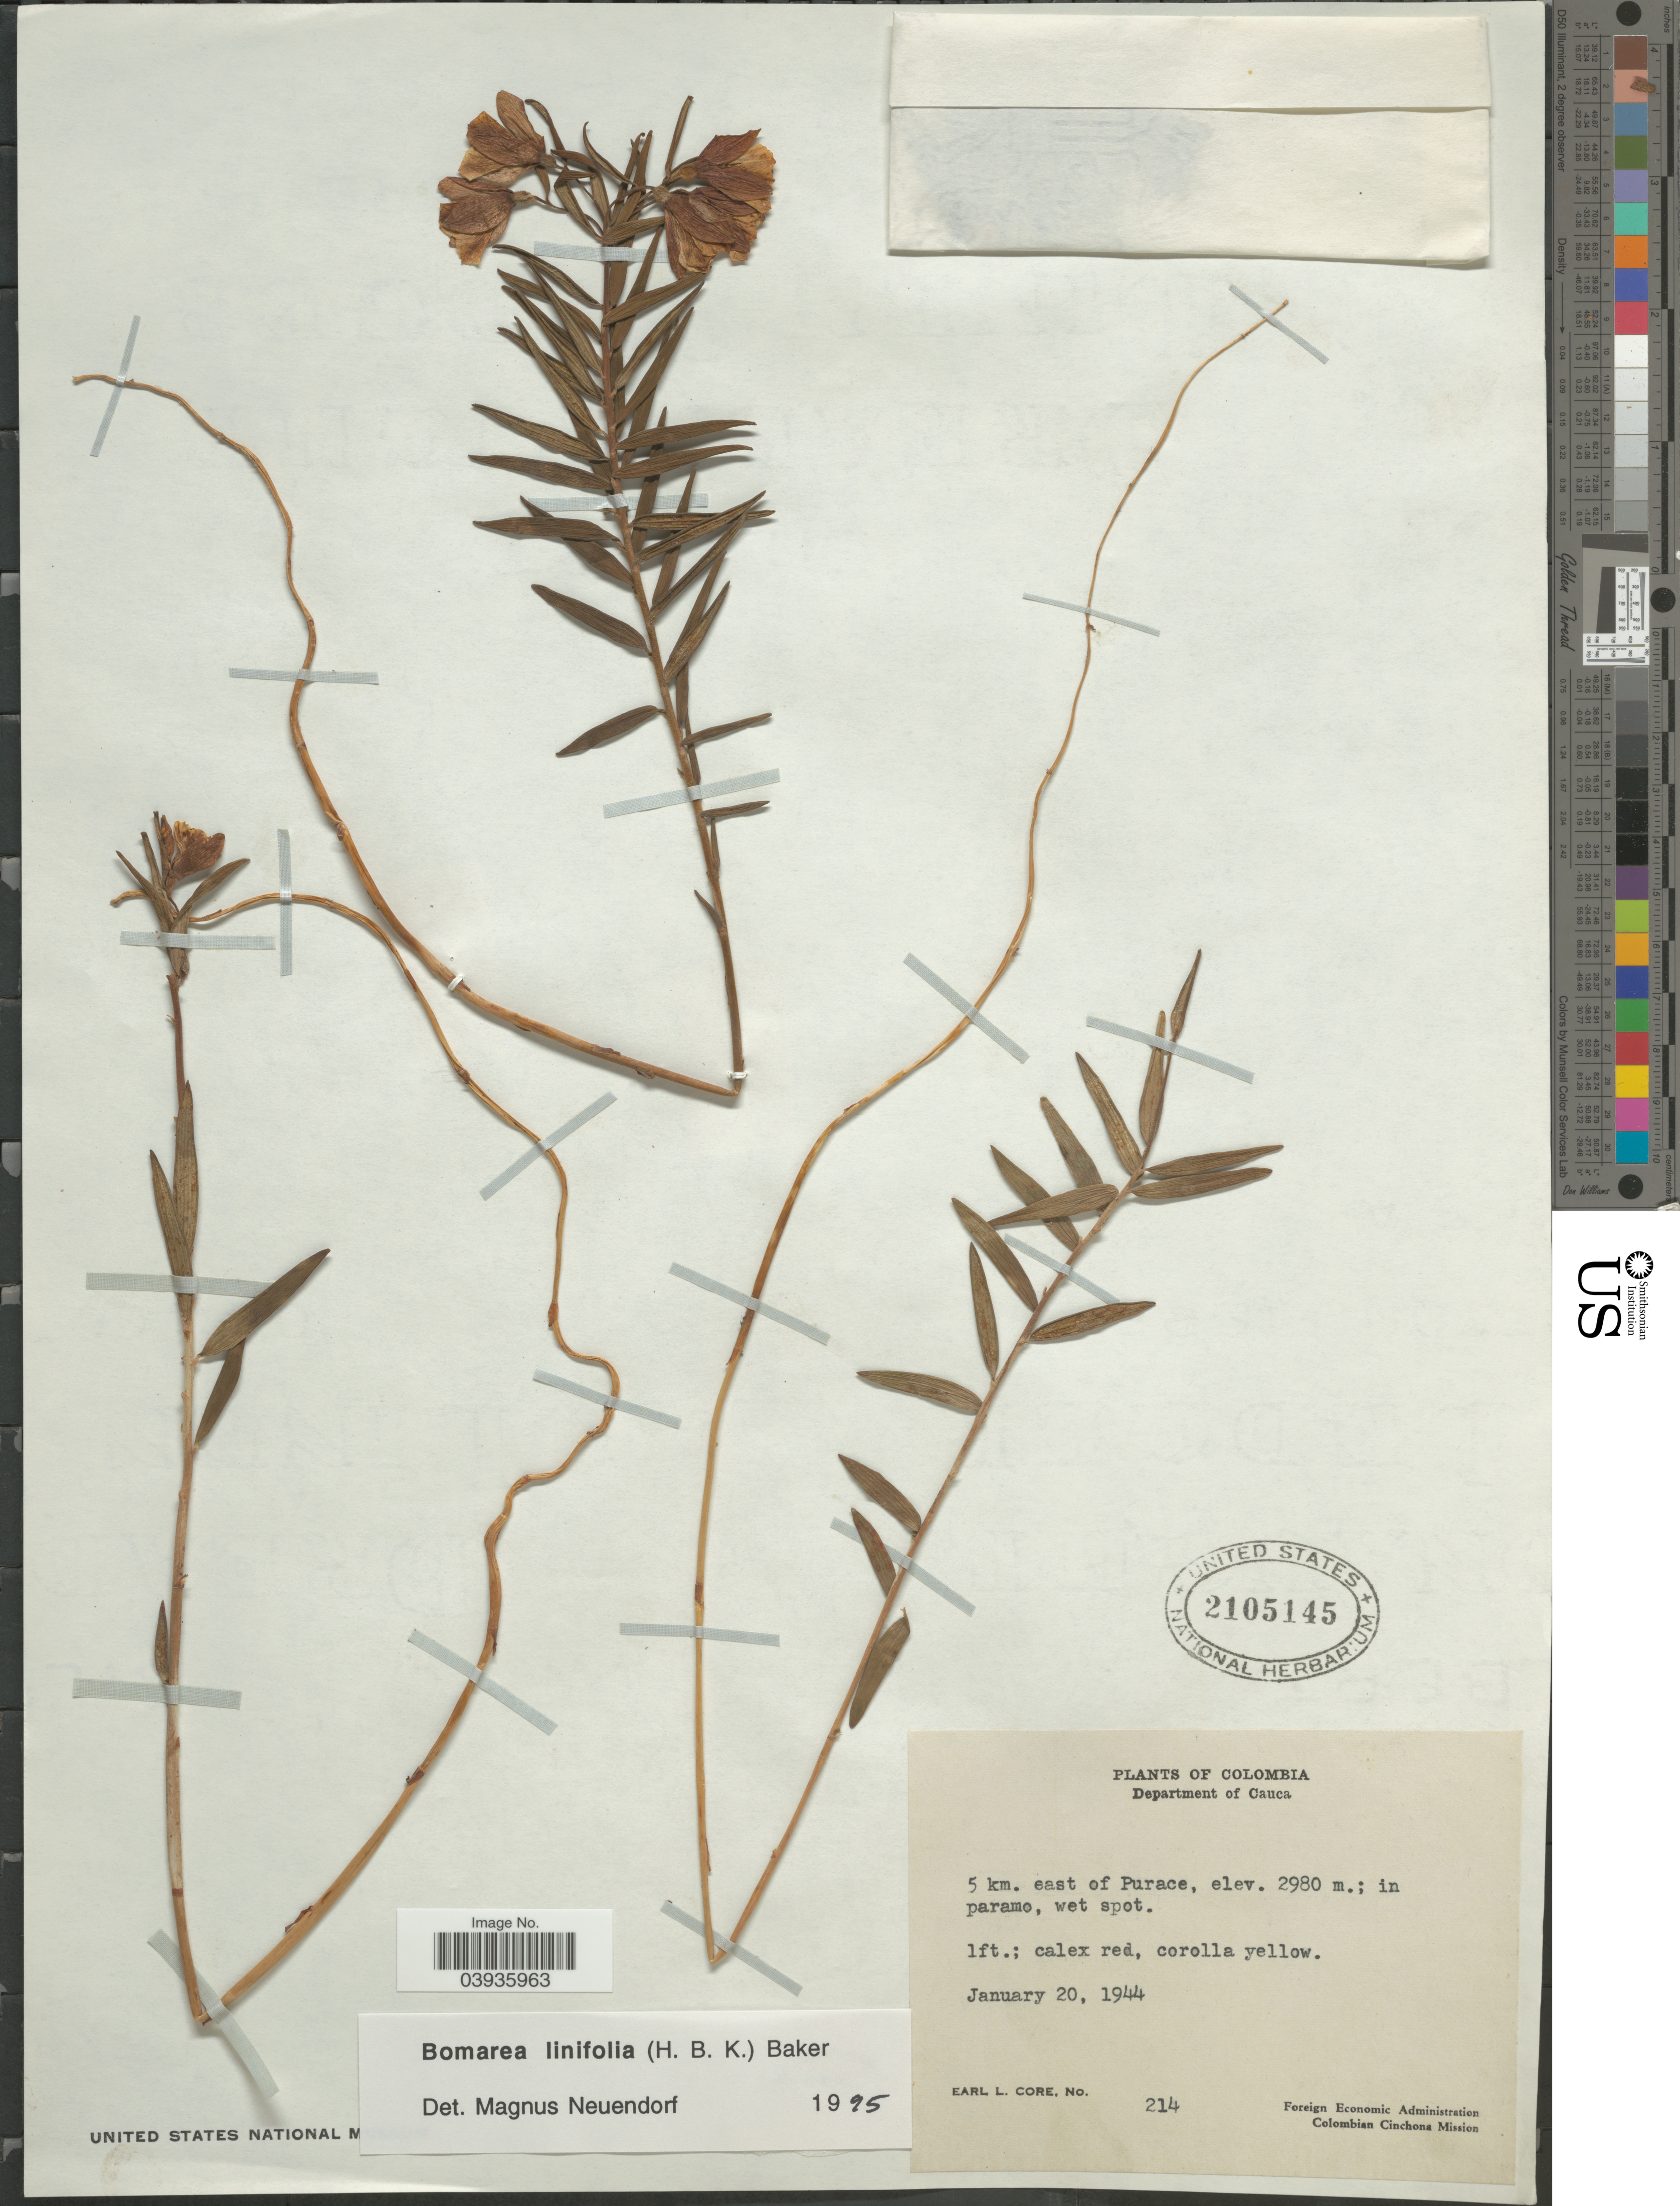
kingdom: Plantae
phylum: Tracheophyta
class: Liliopsida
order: Liliales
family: Alstroemeriaceae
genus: Bomarea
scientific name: Bomarea linifolia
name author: (Kunth) Baker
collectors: E. L. Core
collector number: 214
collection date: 1944-01-20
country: Colombia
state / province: Cauca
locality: Department of Cauca. 5 km. east of Purace.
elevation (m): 2980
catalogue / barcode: US 2105145